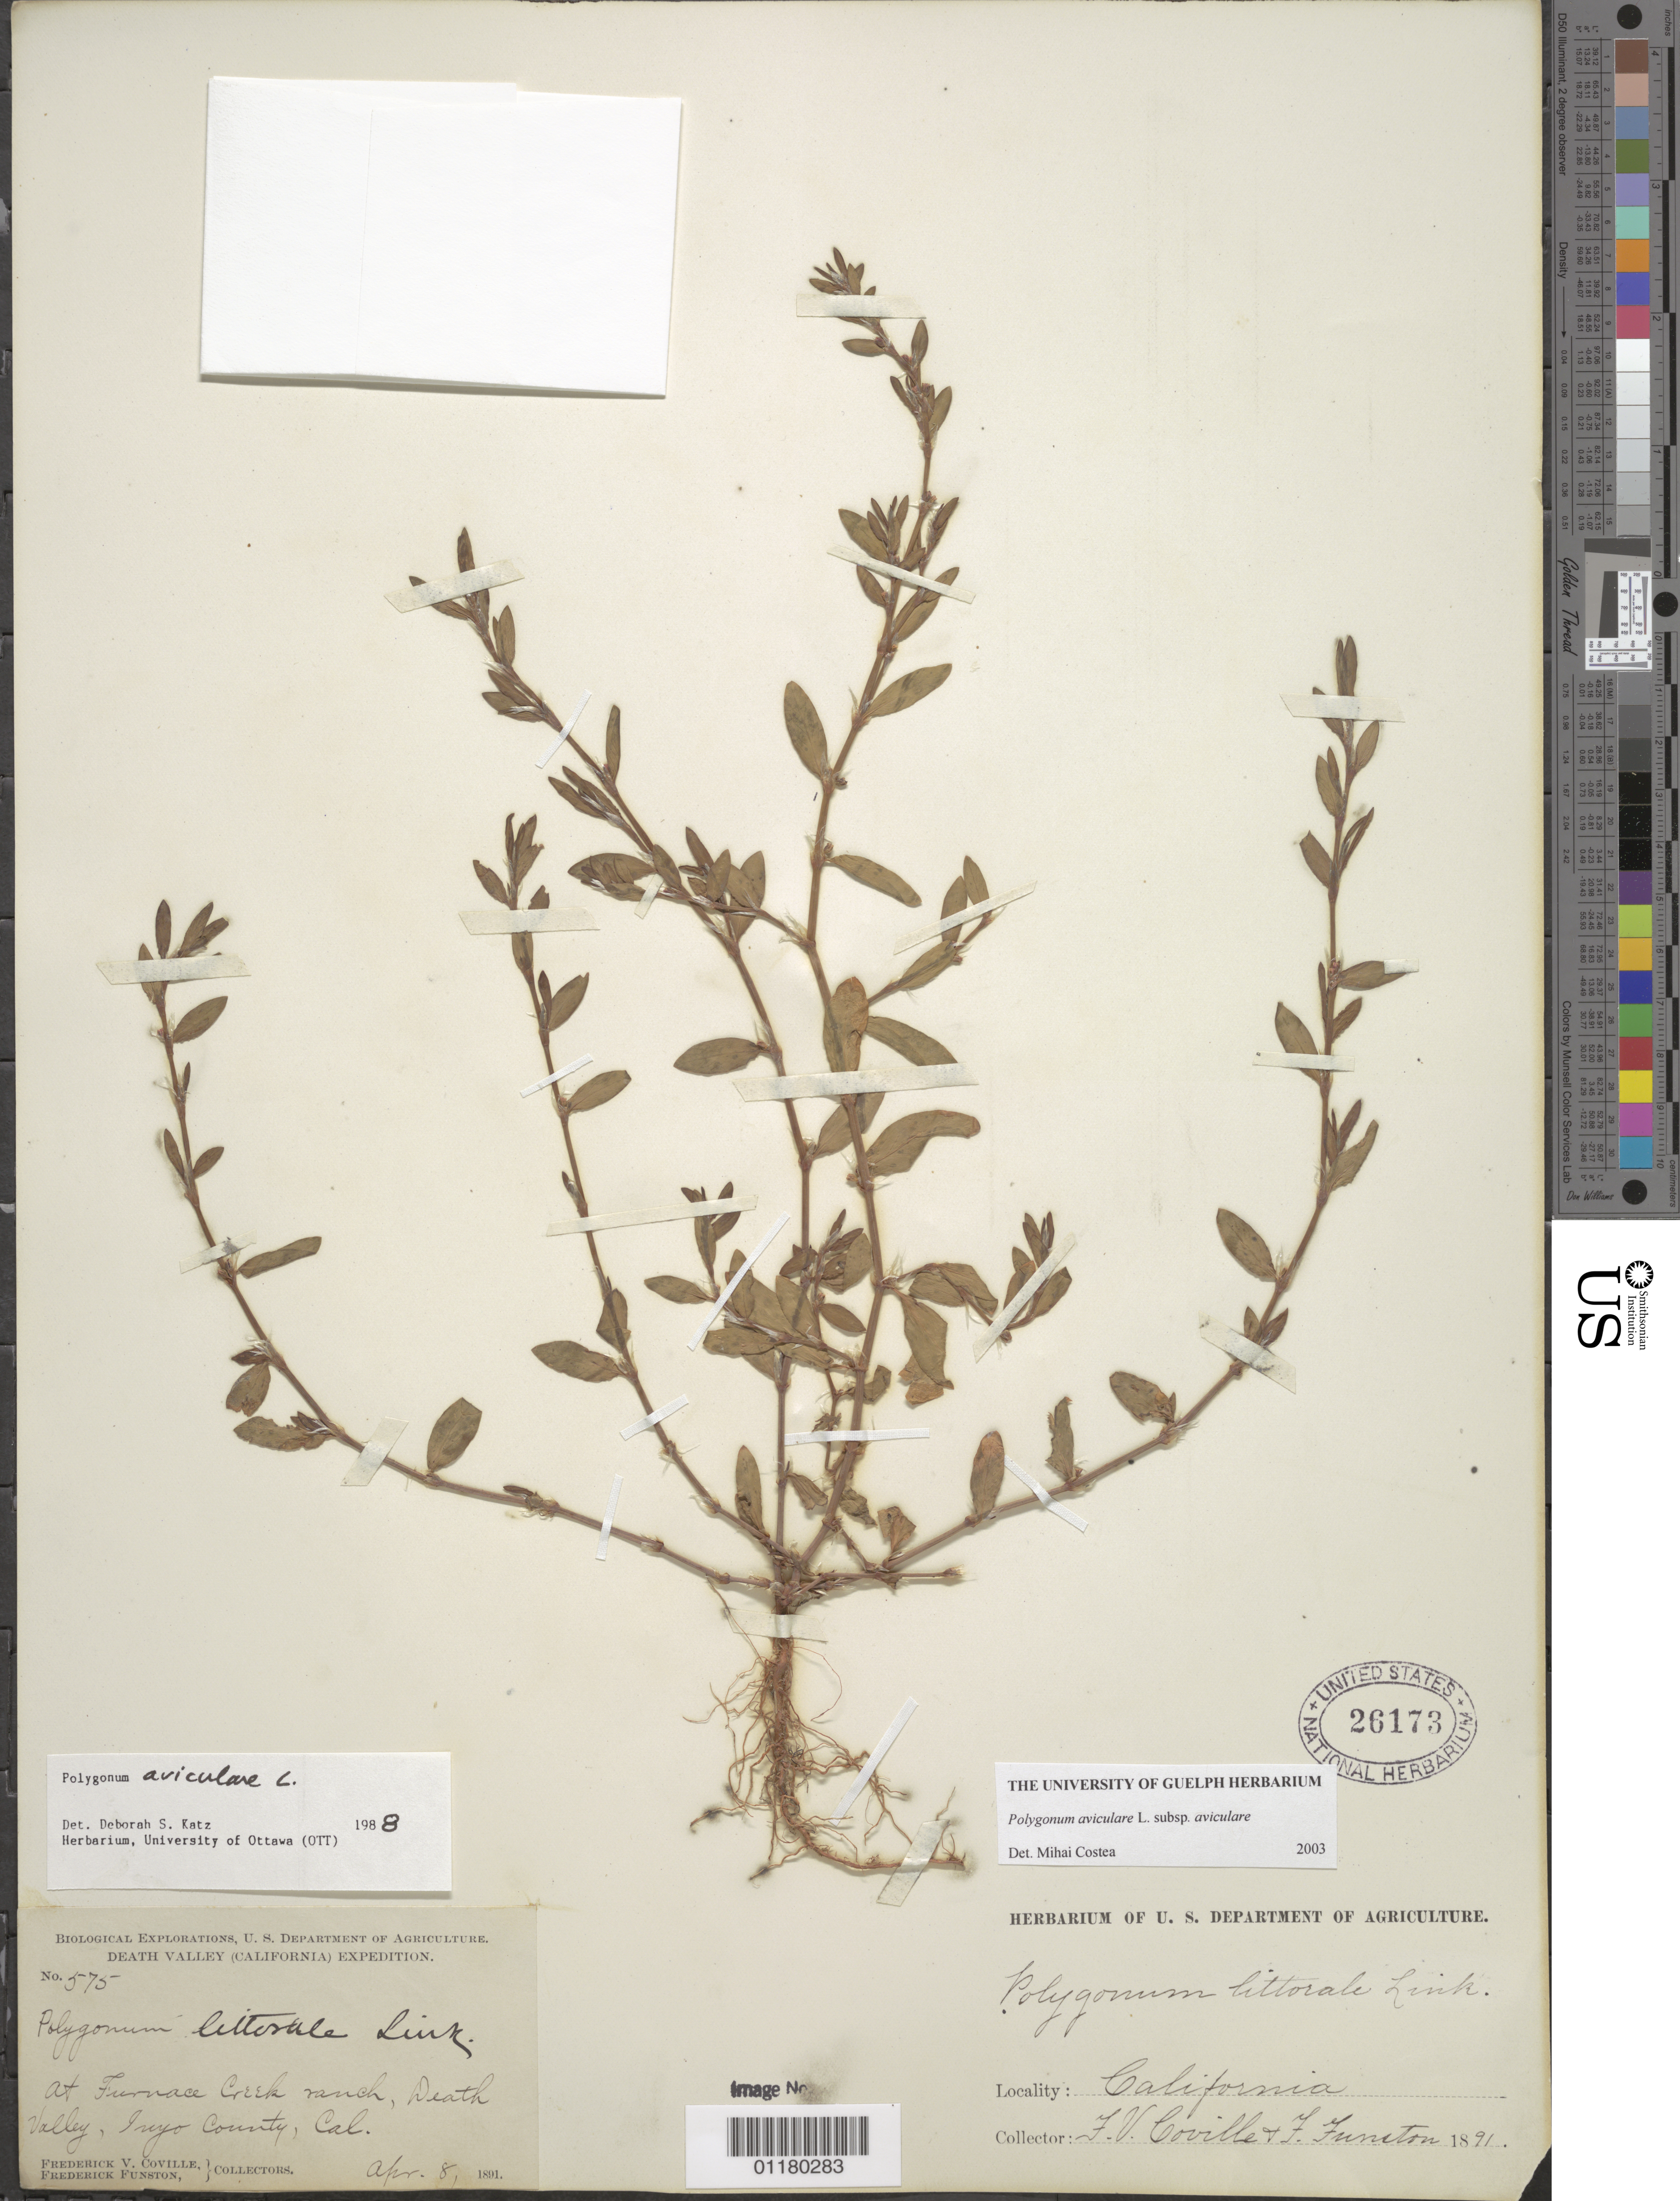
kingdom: Plantae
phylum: Tracheophyta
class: Magnoliopsida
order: Caryophyllales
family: Polygonaceae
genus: Polygonum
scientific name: Polygonum aviculare subsp. aviculare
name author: L.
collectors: F. V. Coville & F. Funston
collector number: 575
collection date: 1891-04-08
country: United States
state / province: California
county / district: Inyo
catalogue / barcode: US 26173